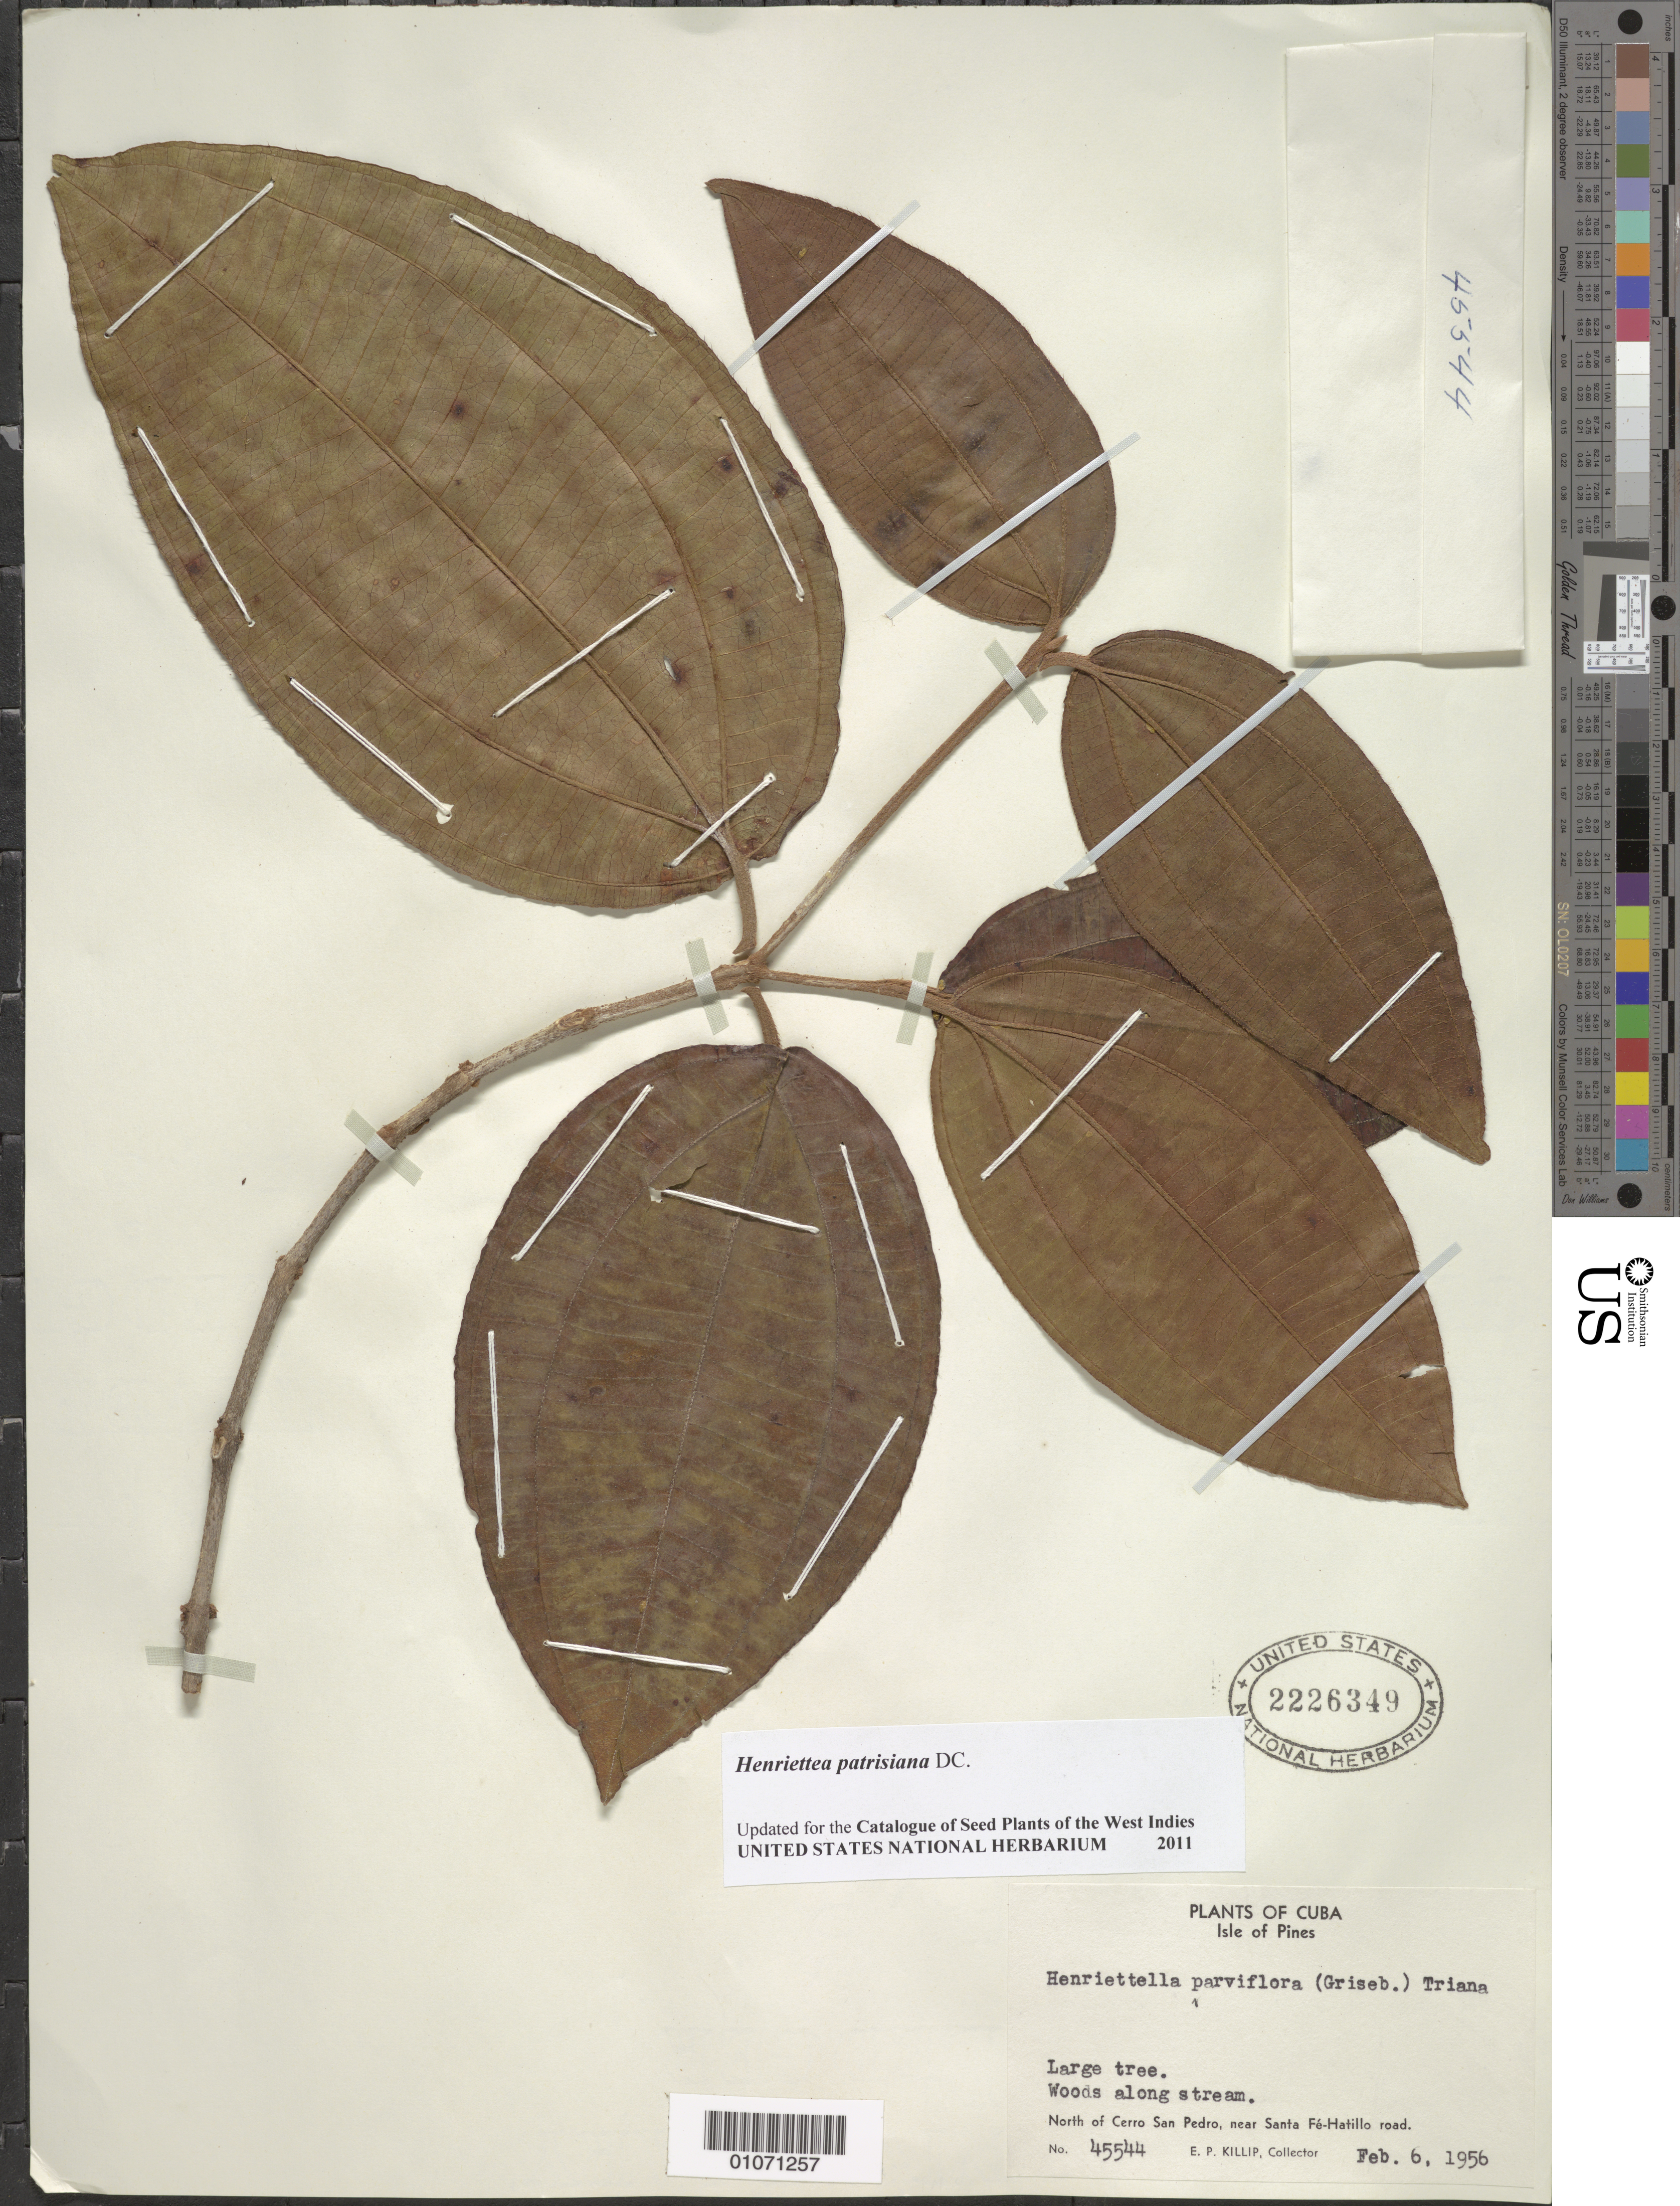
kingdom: Plantae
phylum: Tracheophyta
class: Magnoliopsida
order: Myrtales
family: Melastomataceae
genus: Henriettea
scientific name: Henriettea patrisiana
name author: DC.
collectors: E. P. Killip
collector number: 45544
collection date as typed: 06 Feb 1956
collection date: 1956-02-06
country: Cuba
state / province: Isla de La Juventud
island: Isla de la Juventud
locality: Isle of Pines, Cerro San Pedro, N of; near Santa Fé-Hatillo road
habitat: Woods along stream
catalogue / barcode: US 2226349